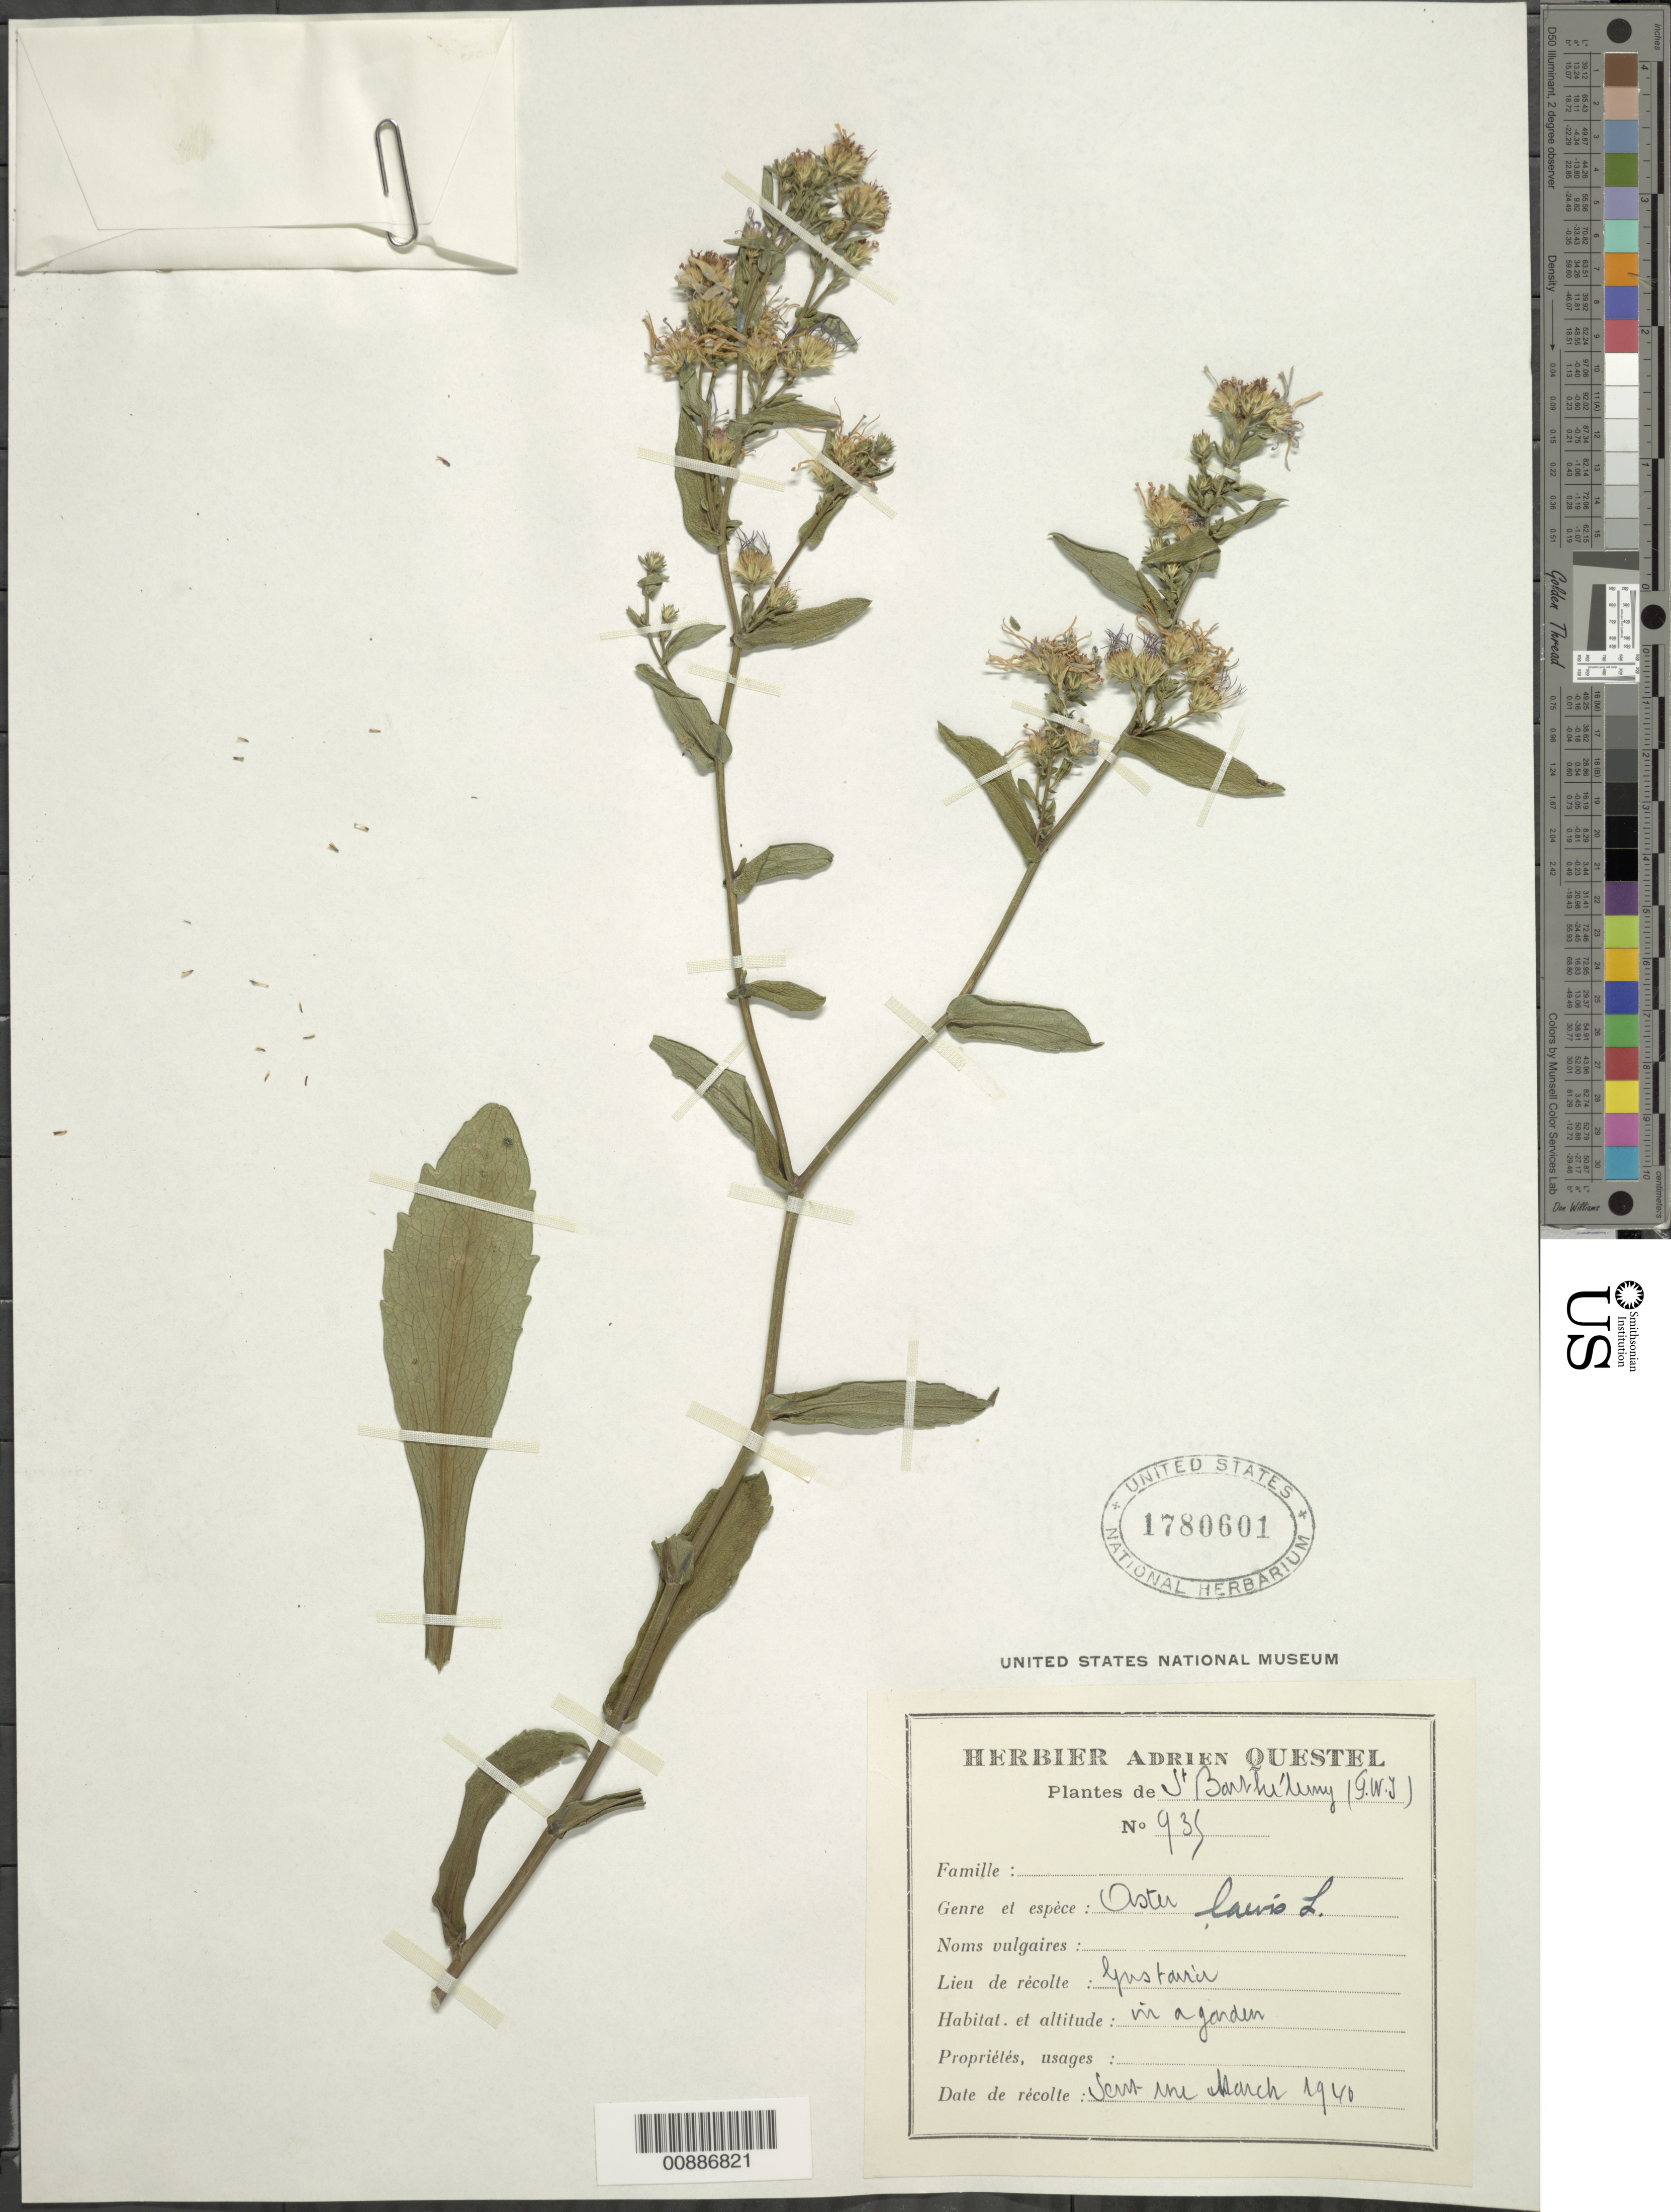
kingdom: Plantae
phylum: Tracheophyta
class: Magnoliopsida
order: Asterales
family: Asteraceae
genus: Symphyotrichum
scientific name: Symphyotrichum laeve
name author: (L.) Á. Löve & D. Löve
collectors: A. Questel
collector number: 935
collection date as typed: Mar 1940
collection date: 1940-03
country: Saint Barthélemy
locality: Gustanèr (sp?)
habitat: In a garden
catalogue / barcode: US 1780601